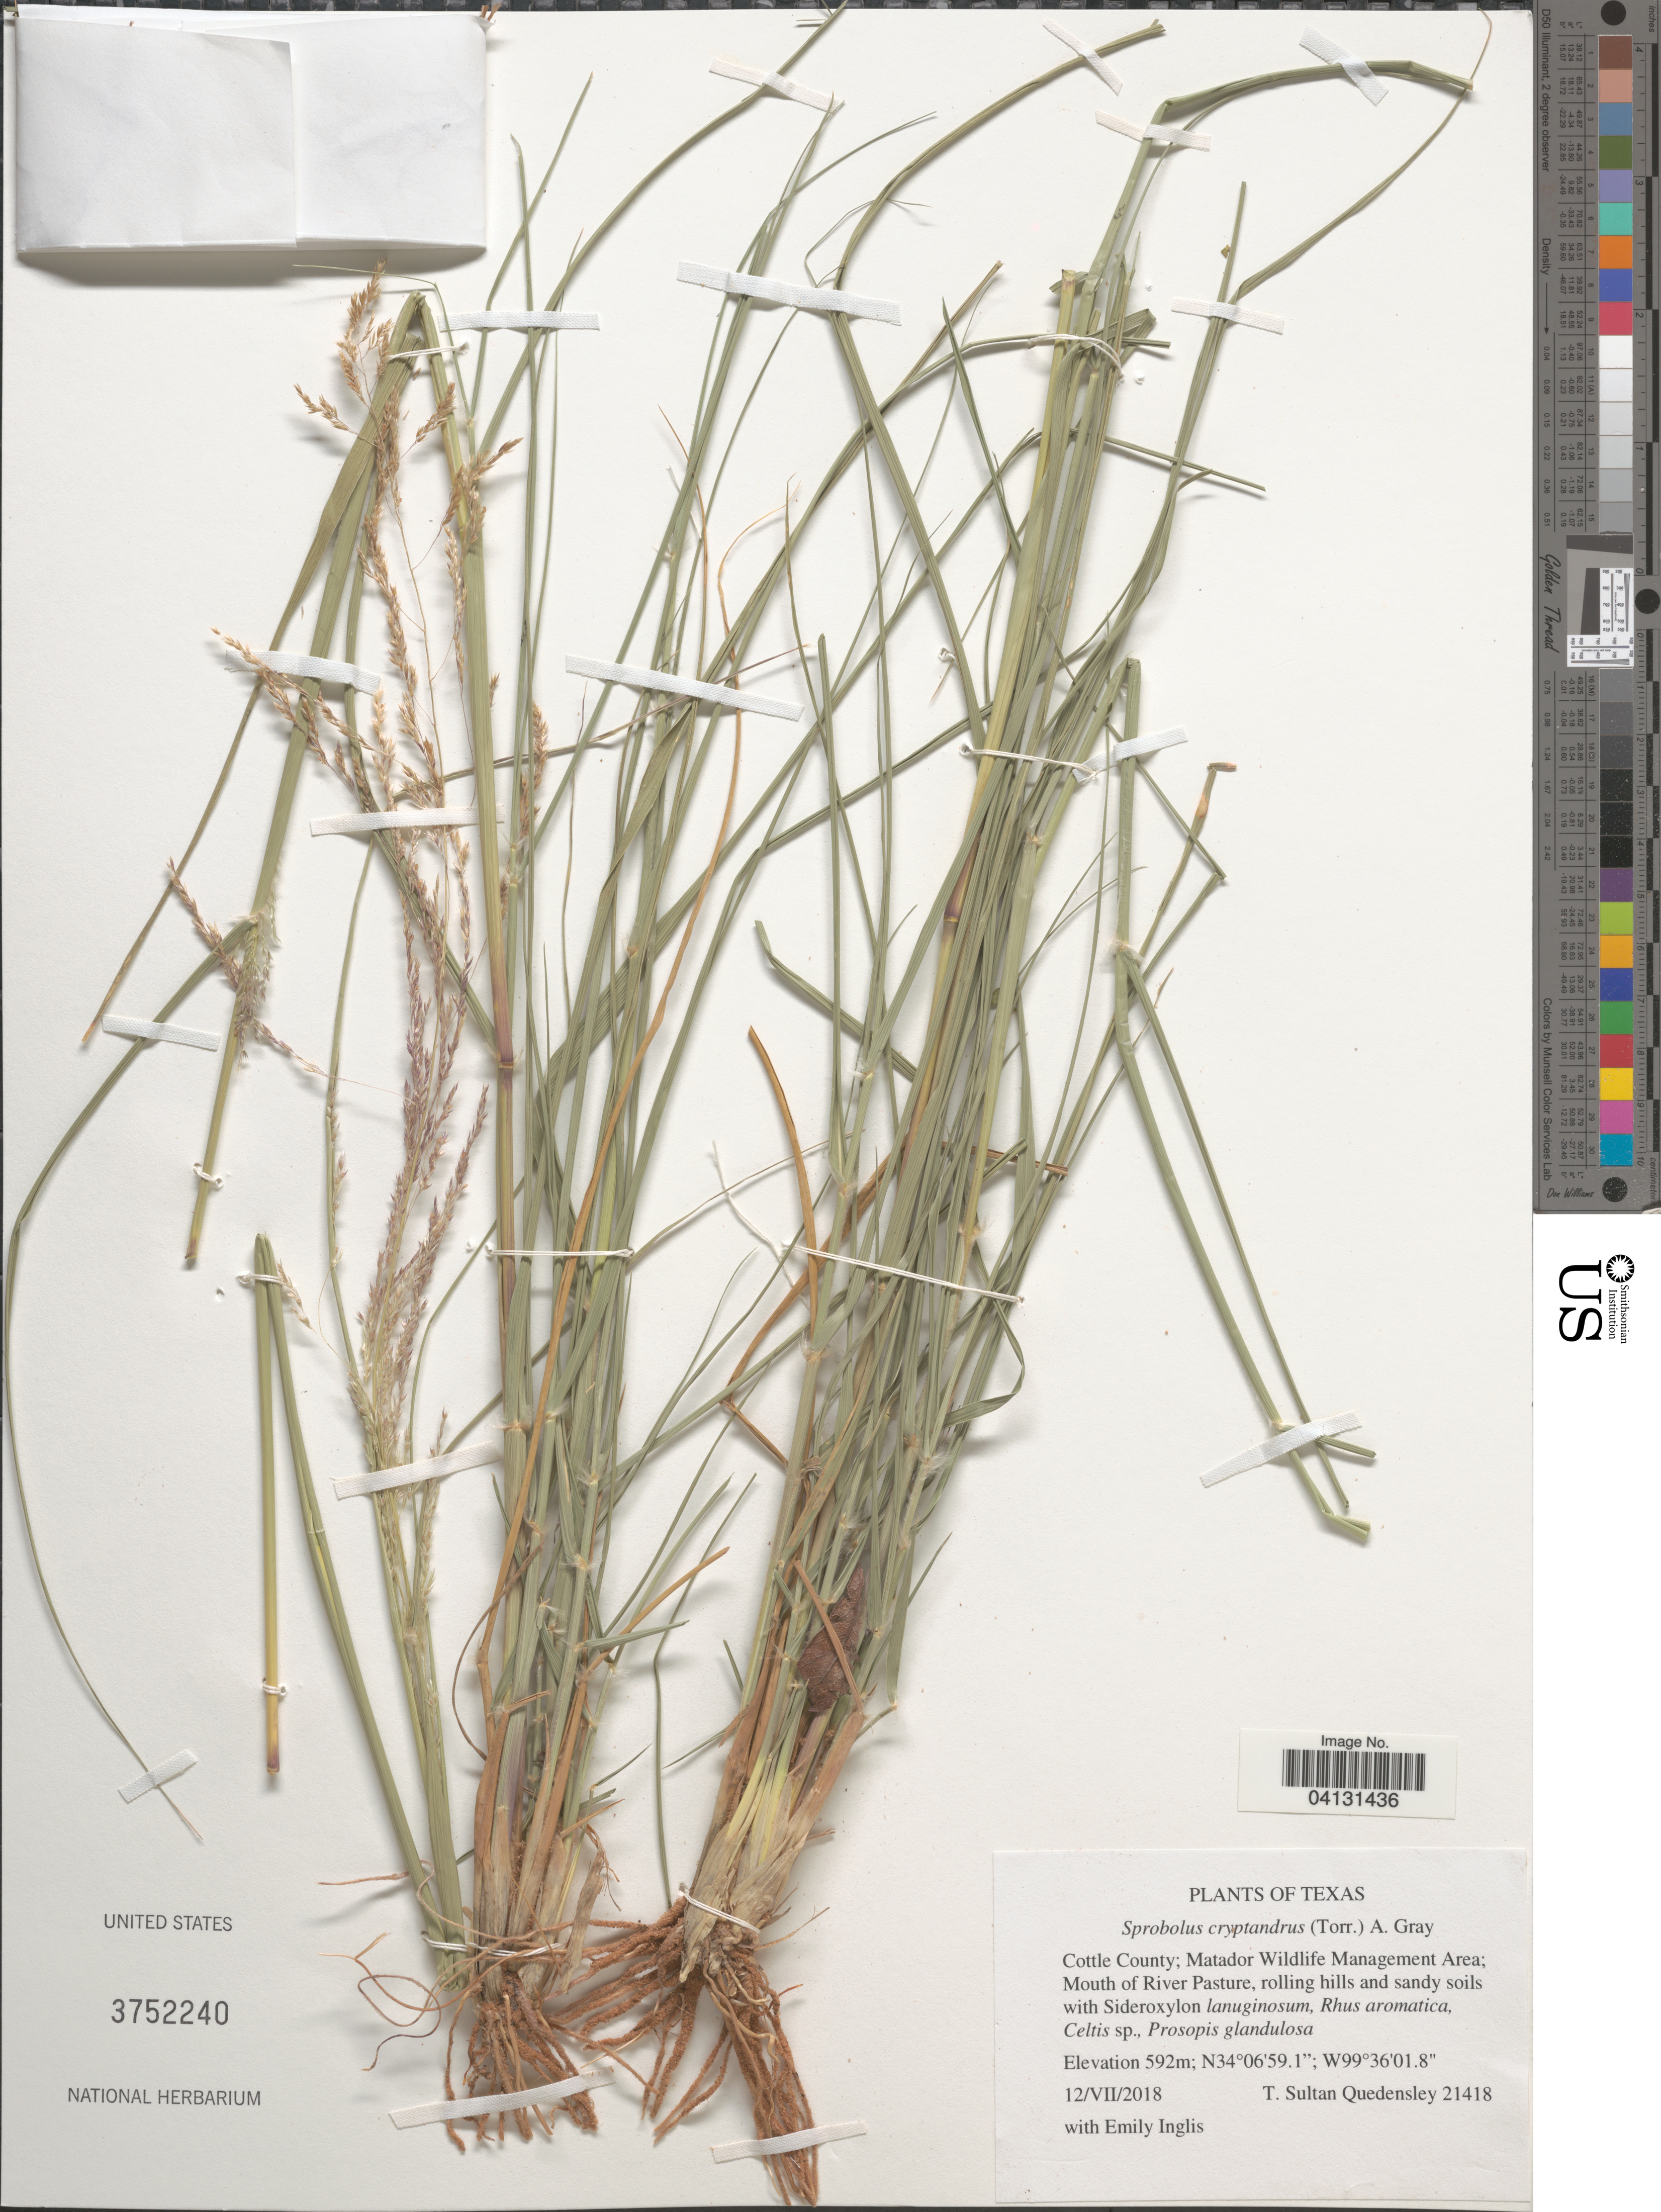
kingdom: Plantae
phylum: Tracheophyta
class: Liliopsida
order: Poales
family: Poaceae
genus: Sporobolus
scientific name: Sporobolus cryptandrus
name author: (Torr.) A. Gray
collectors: T. S. Quedensley & E. Inglis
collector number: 21418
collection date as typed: Transcribed d/m/y: 12/7/2018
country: United States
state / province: Texas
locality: Cottle County; Matador Wildlife Management Area; Mouth of River Pasture.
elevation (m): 592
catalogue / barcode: US 3752240